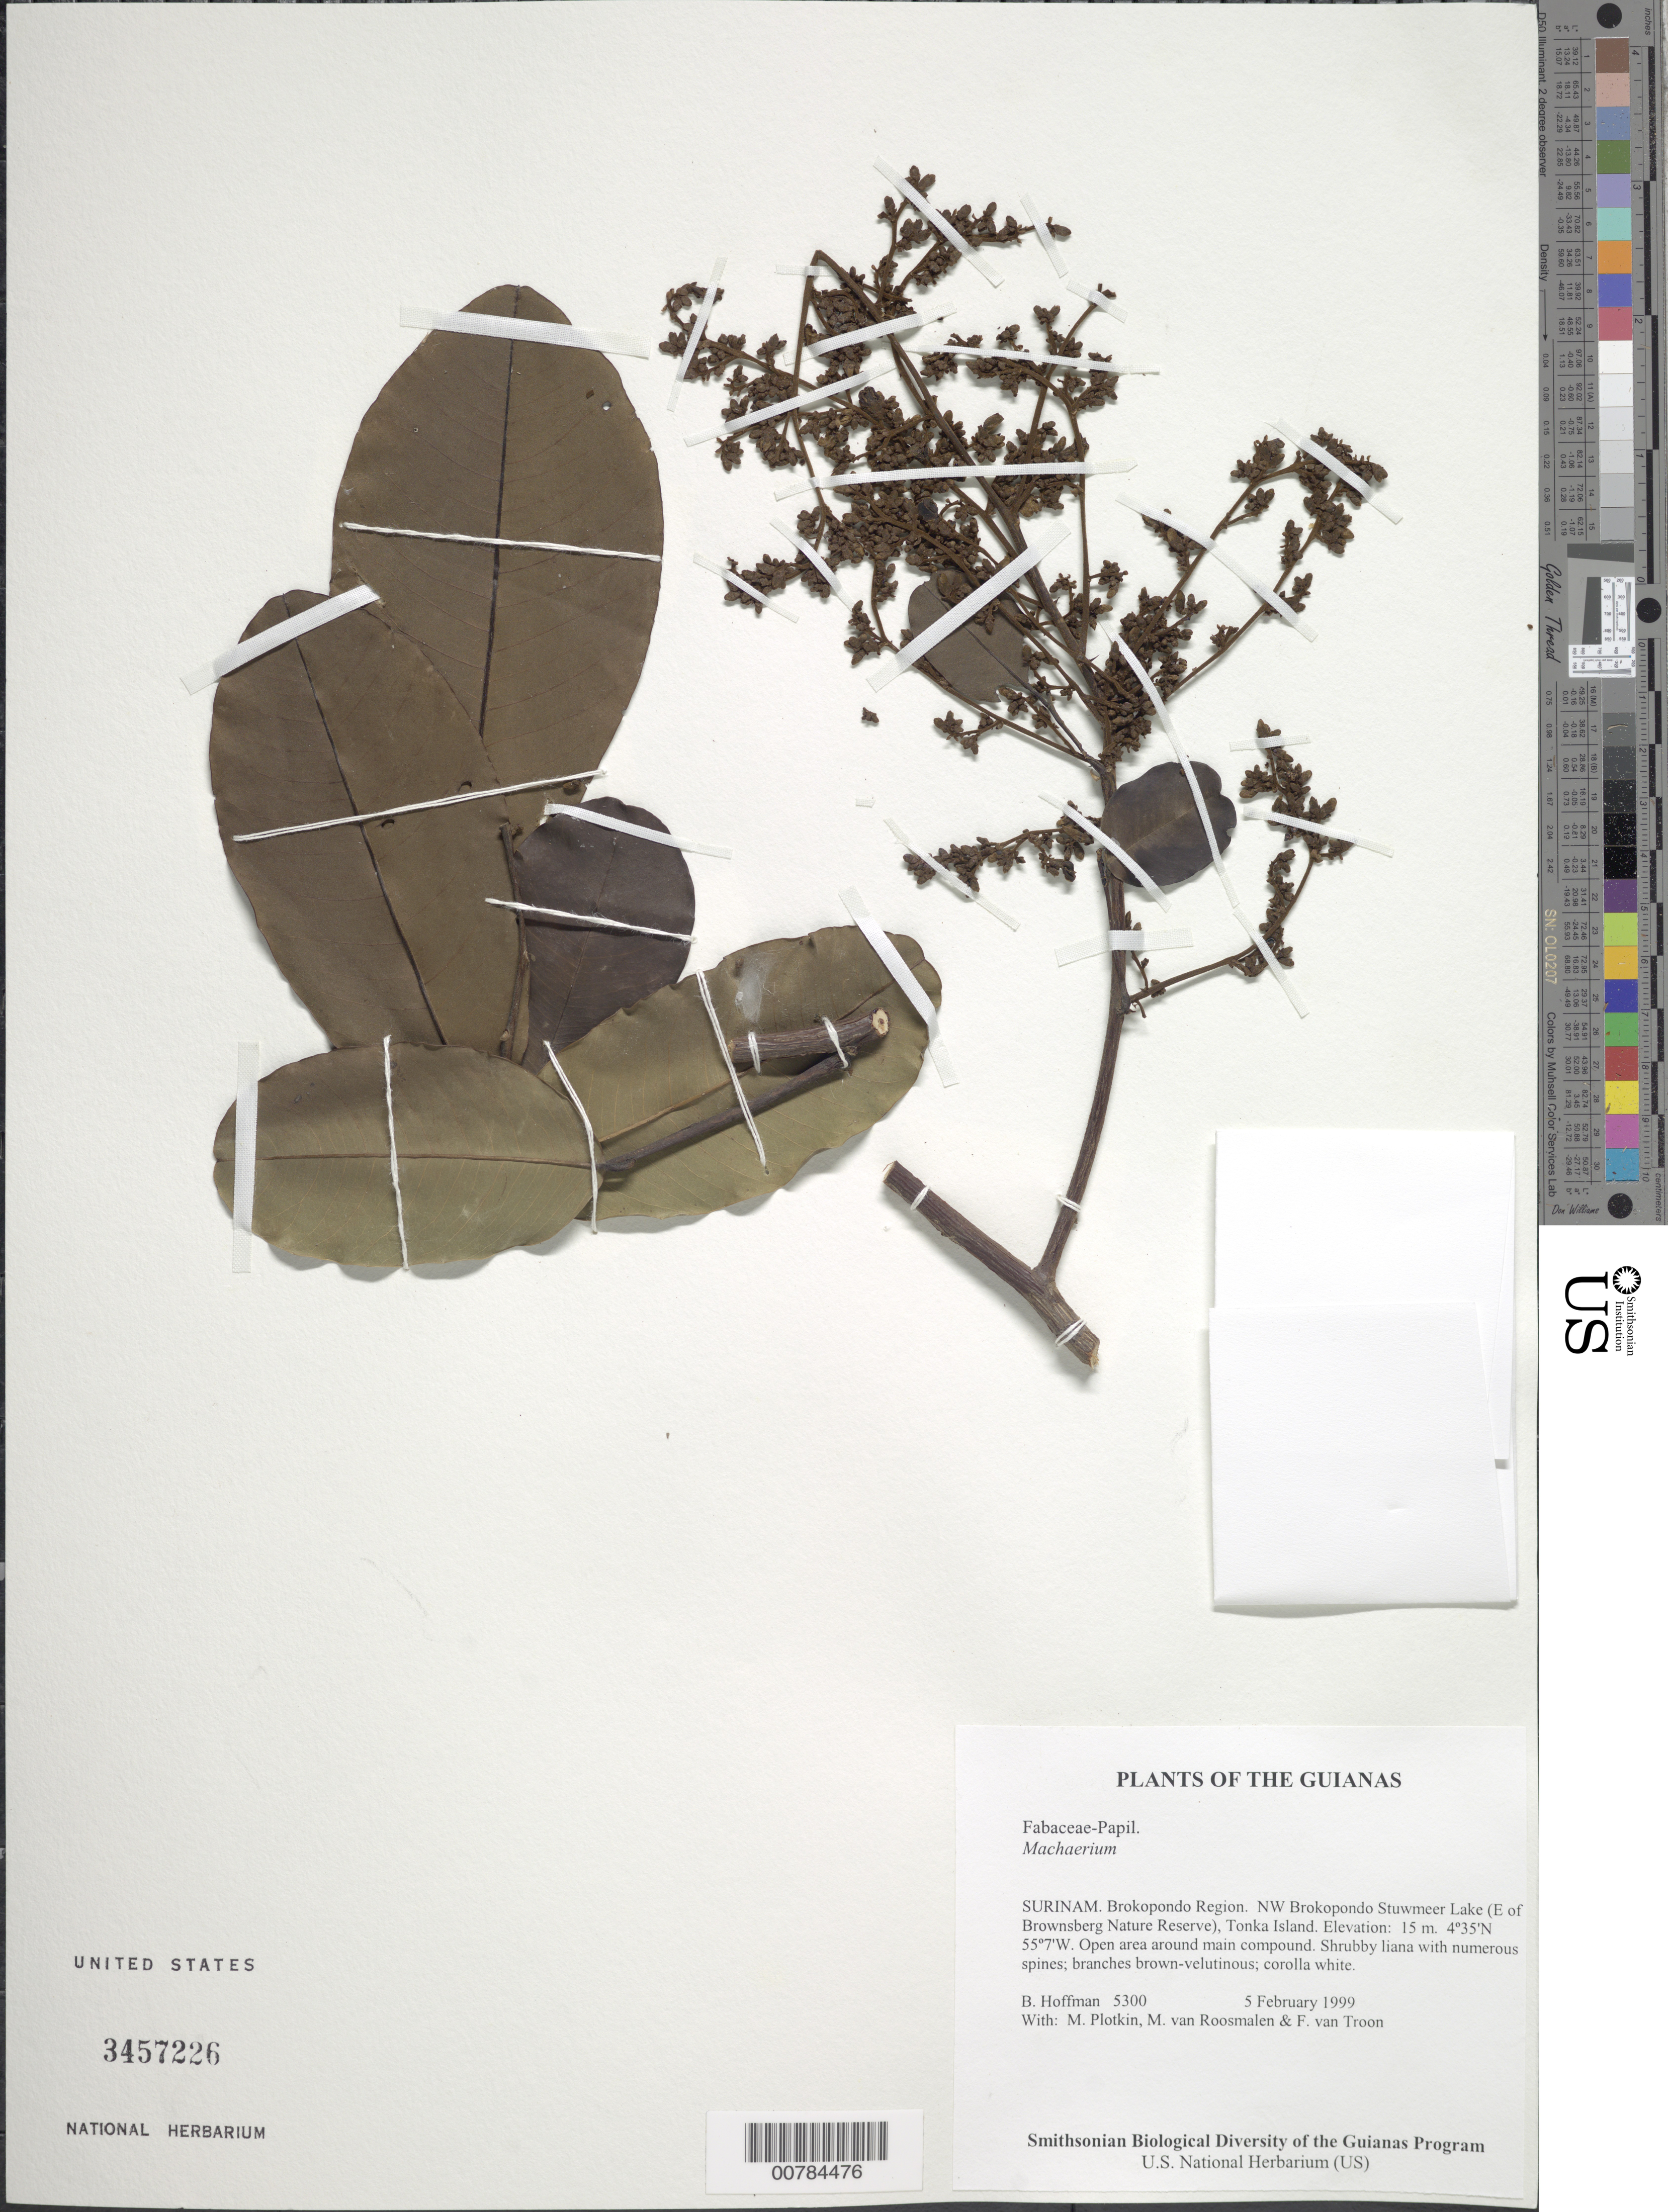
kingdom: Plantae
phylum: Tracheophyta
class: Magnoliopsida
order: Fabales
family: Fabaceae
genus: Machaerium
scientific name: Machaerium sp.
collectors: B. Hoffman, M. Plotkin, M. Roosmalen & F. Van Troon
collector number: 5300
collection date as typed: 5 February 1999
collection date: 1999-02-05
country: Suriname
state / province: Brokopondo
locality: NW Brokopondo Stuwmeer Lake (E of Brownsberg Nature Reserve), Tonka Island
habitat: Open area around main compound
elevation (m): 15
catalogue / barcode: US 3457226